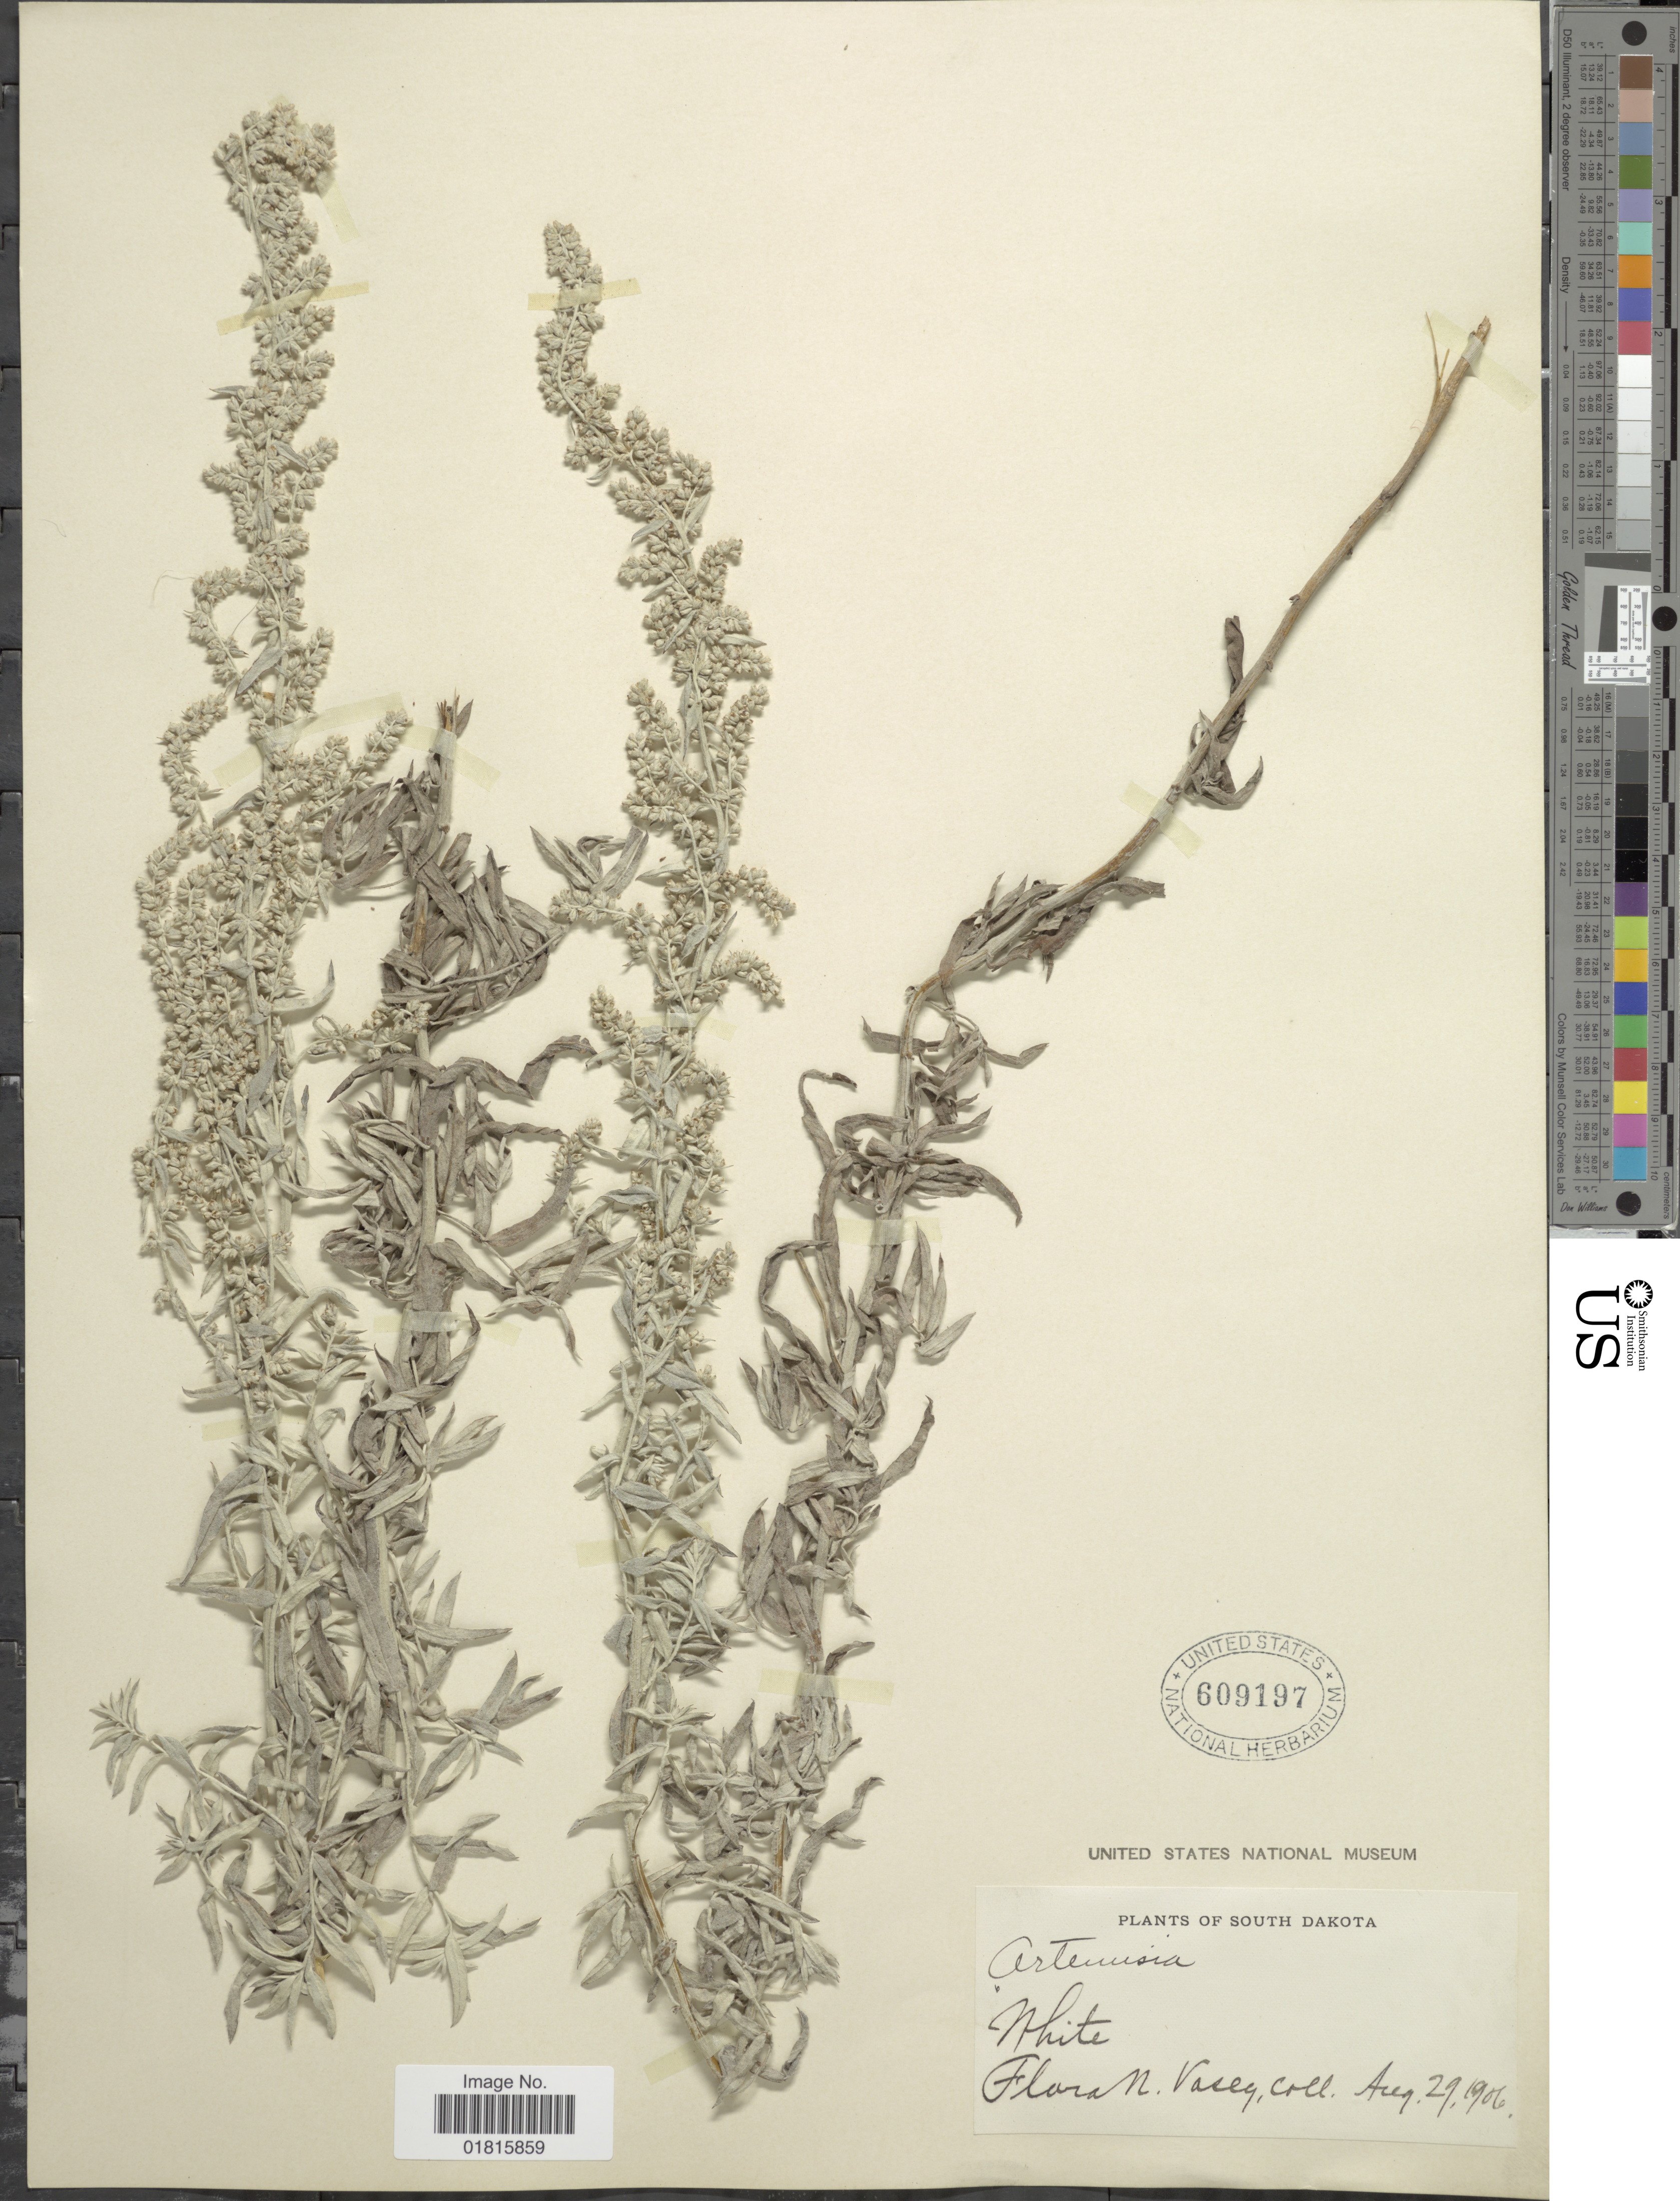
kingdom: Plantae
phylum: Tracheophyta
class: Magnoliopsida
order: Asterales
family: Asteraceae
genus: Artemisia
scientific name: Artemisia gnaphaloides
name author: Nutt.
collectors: F. N. Vasey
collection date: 1906-08-29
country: United States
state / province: South Dakota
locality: Nhite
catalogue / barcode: US 609197